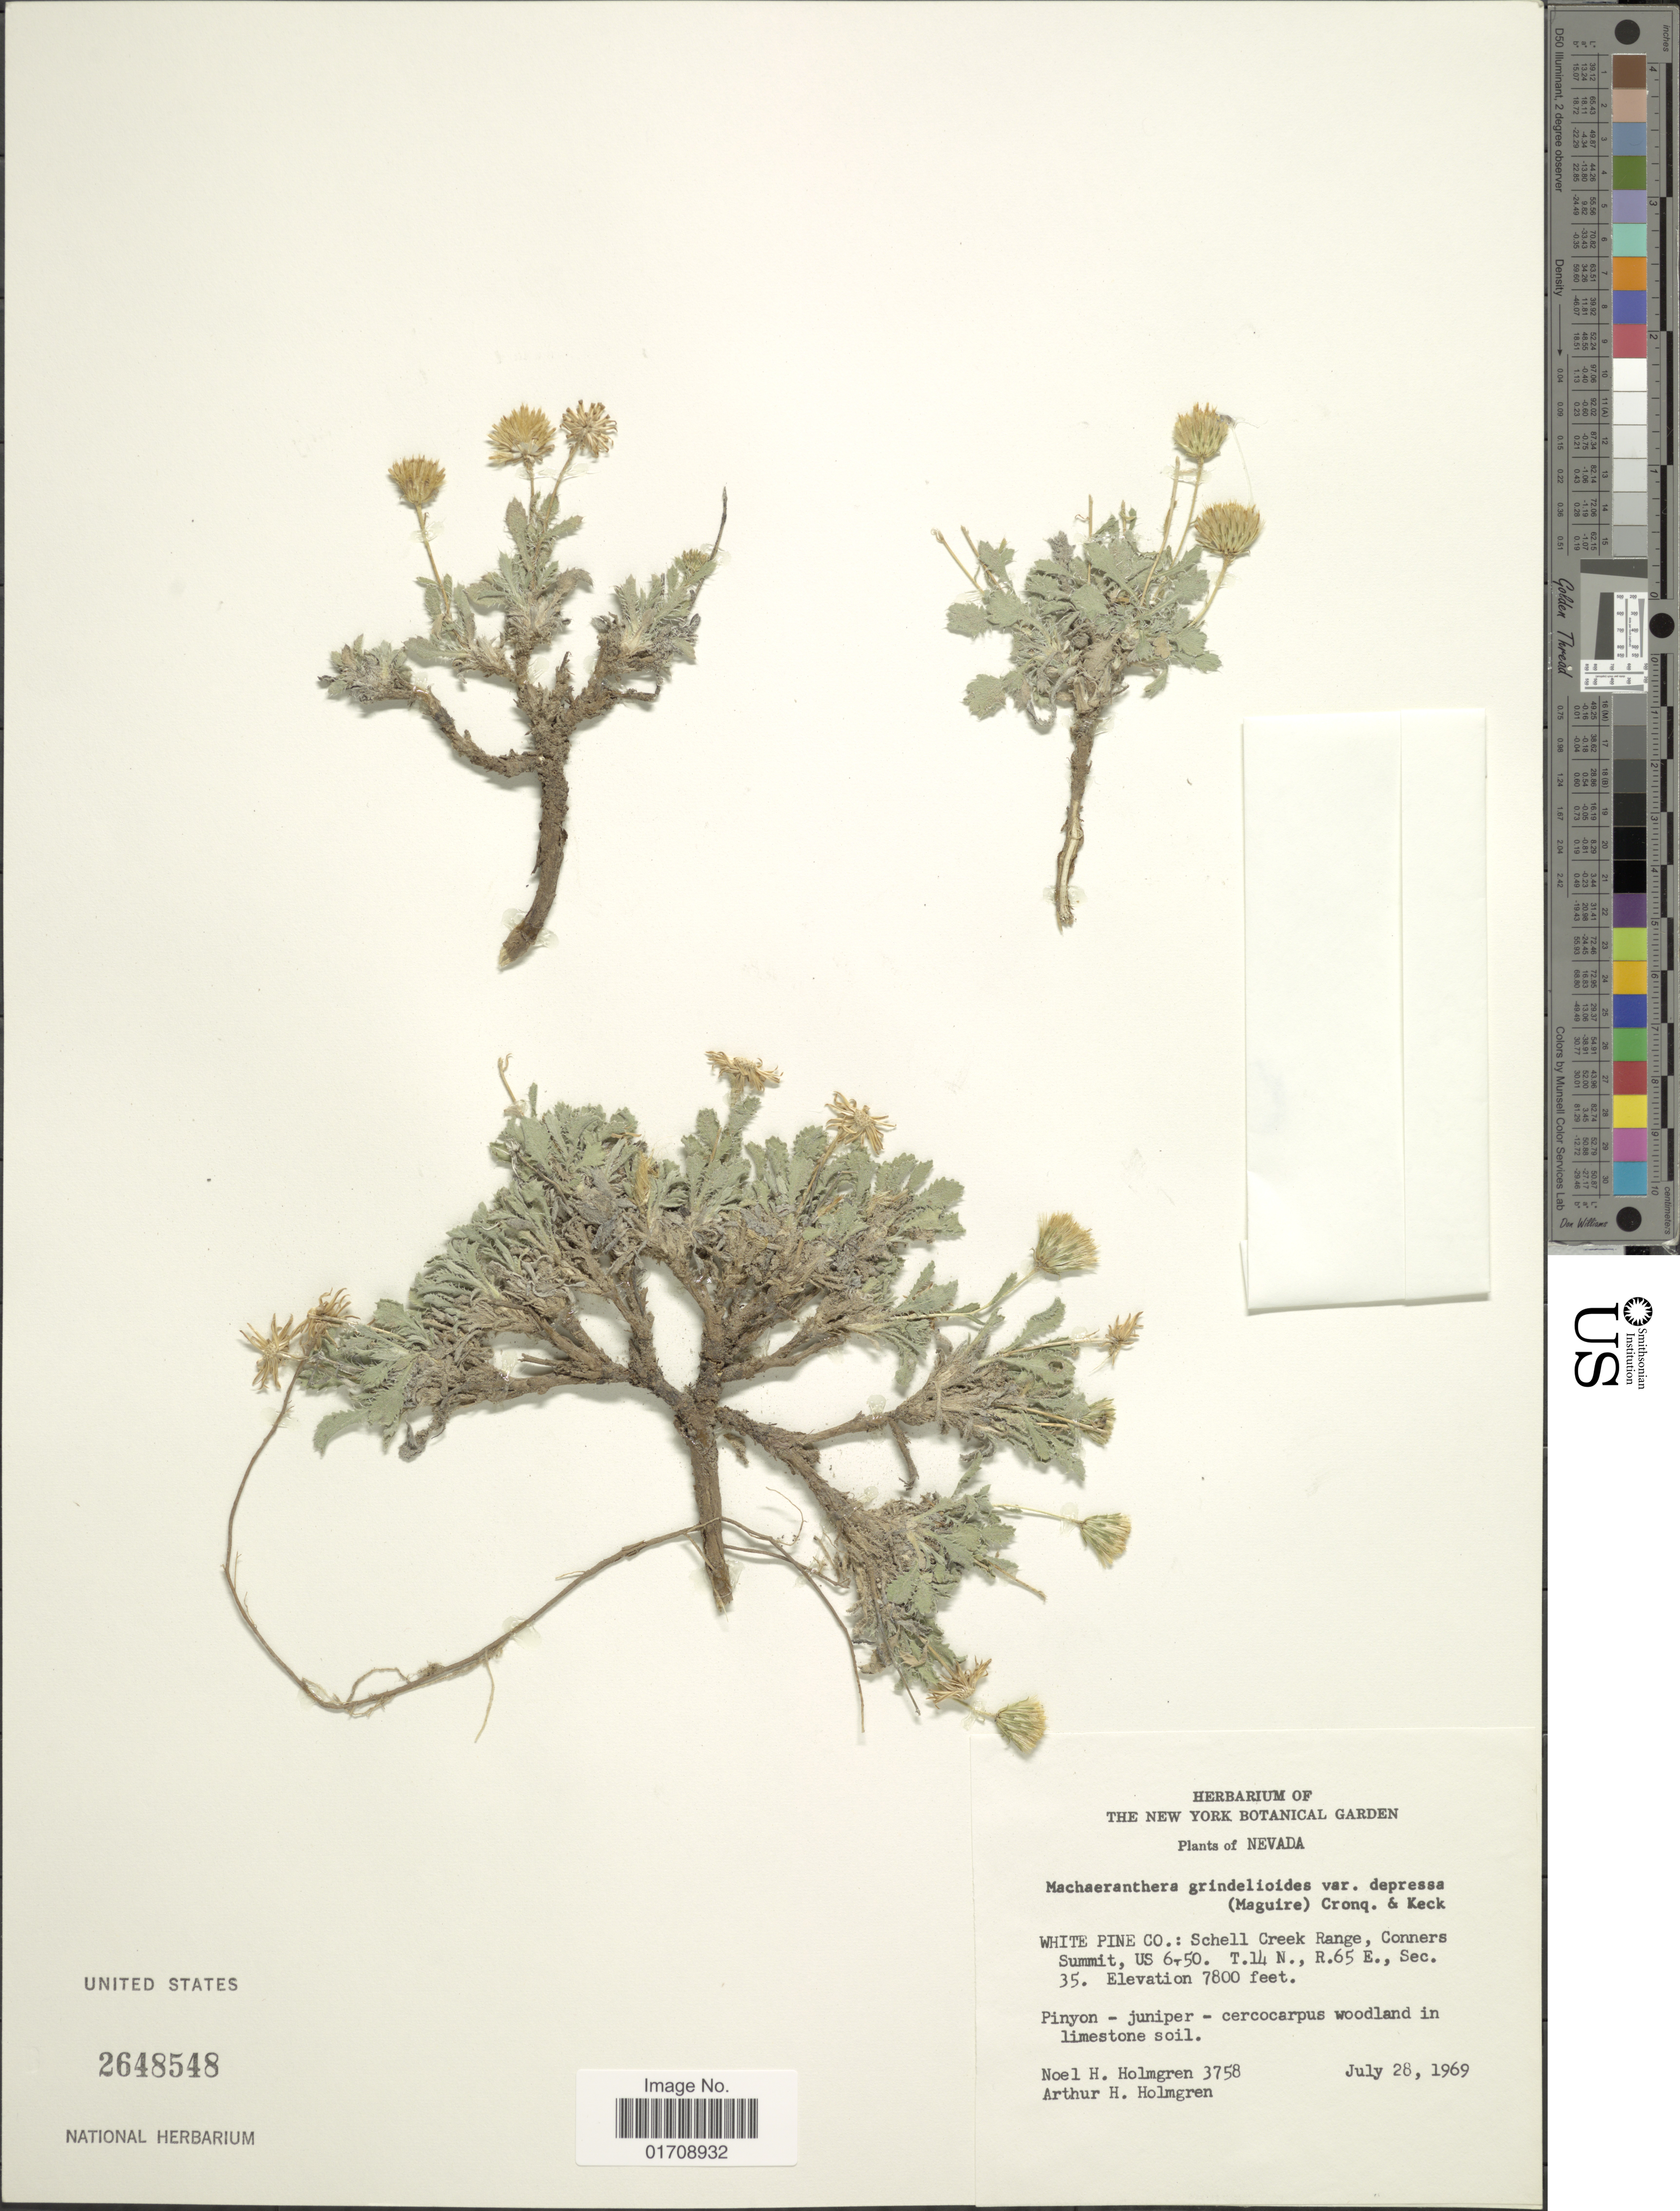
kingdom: Plantae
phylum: Tracheophyta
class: Magnoliopsida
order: Asterales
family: Asteraceae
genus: Machaeranthera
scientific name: Machaeranthera grindelioides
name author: (Nutt.) Shinners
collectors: N. H. Holmgren & A. H. Holmgren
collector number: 3758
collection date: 1969-07-28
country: United States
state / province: Nevada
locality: White Pine Co., Schell Creek Range, Conners Summit, US 6-50. T.14N., R.65E., Sec. 35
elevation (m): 2377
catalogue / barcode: US 2648548